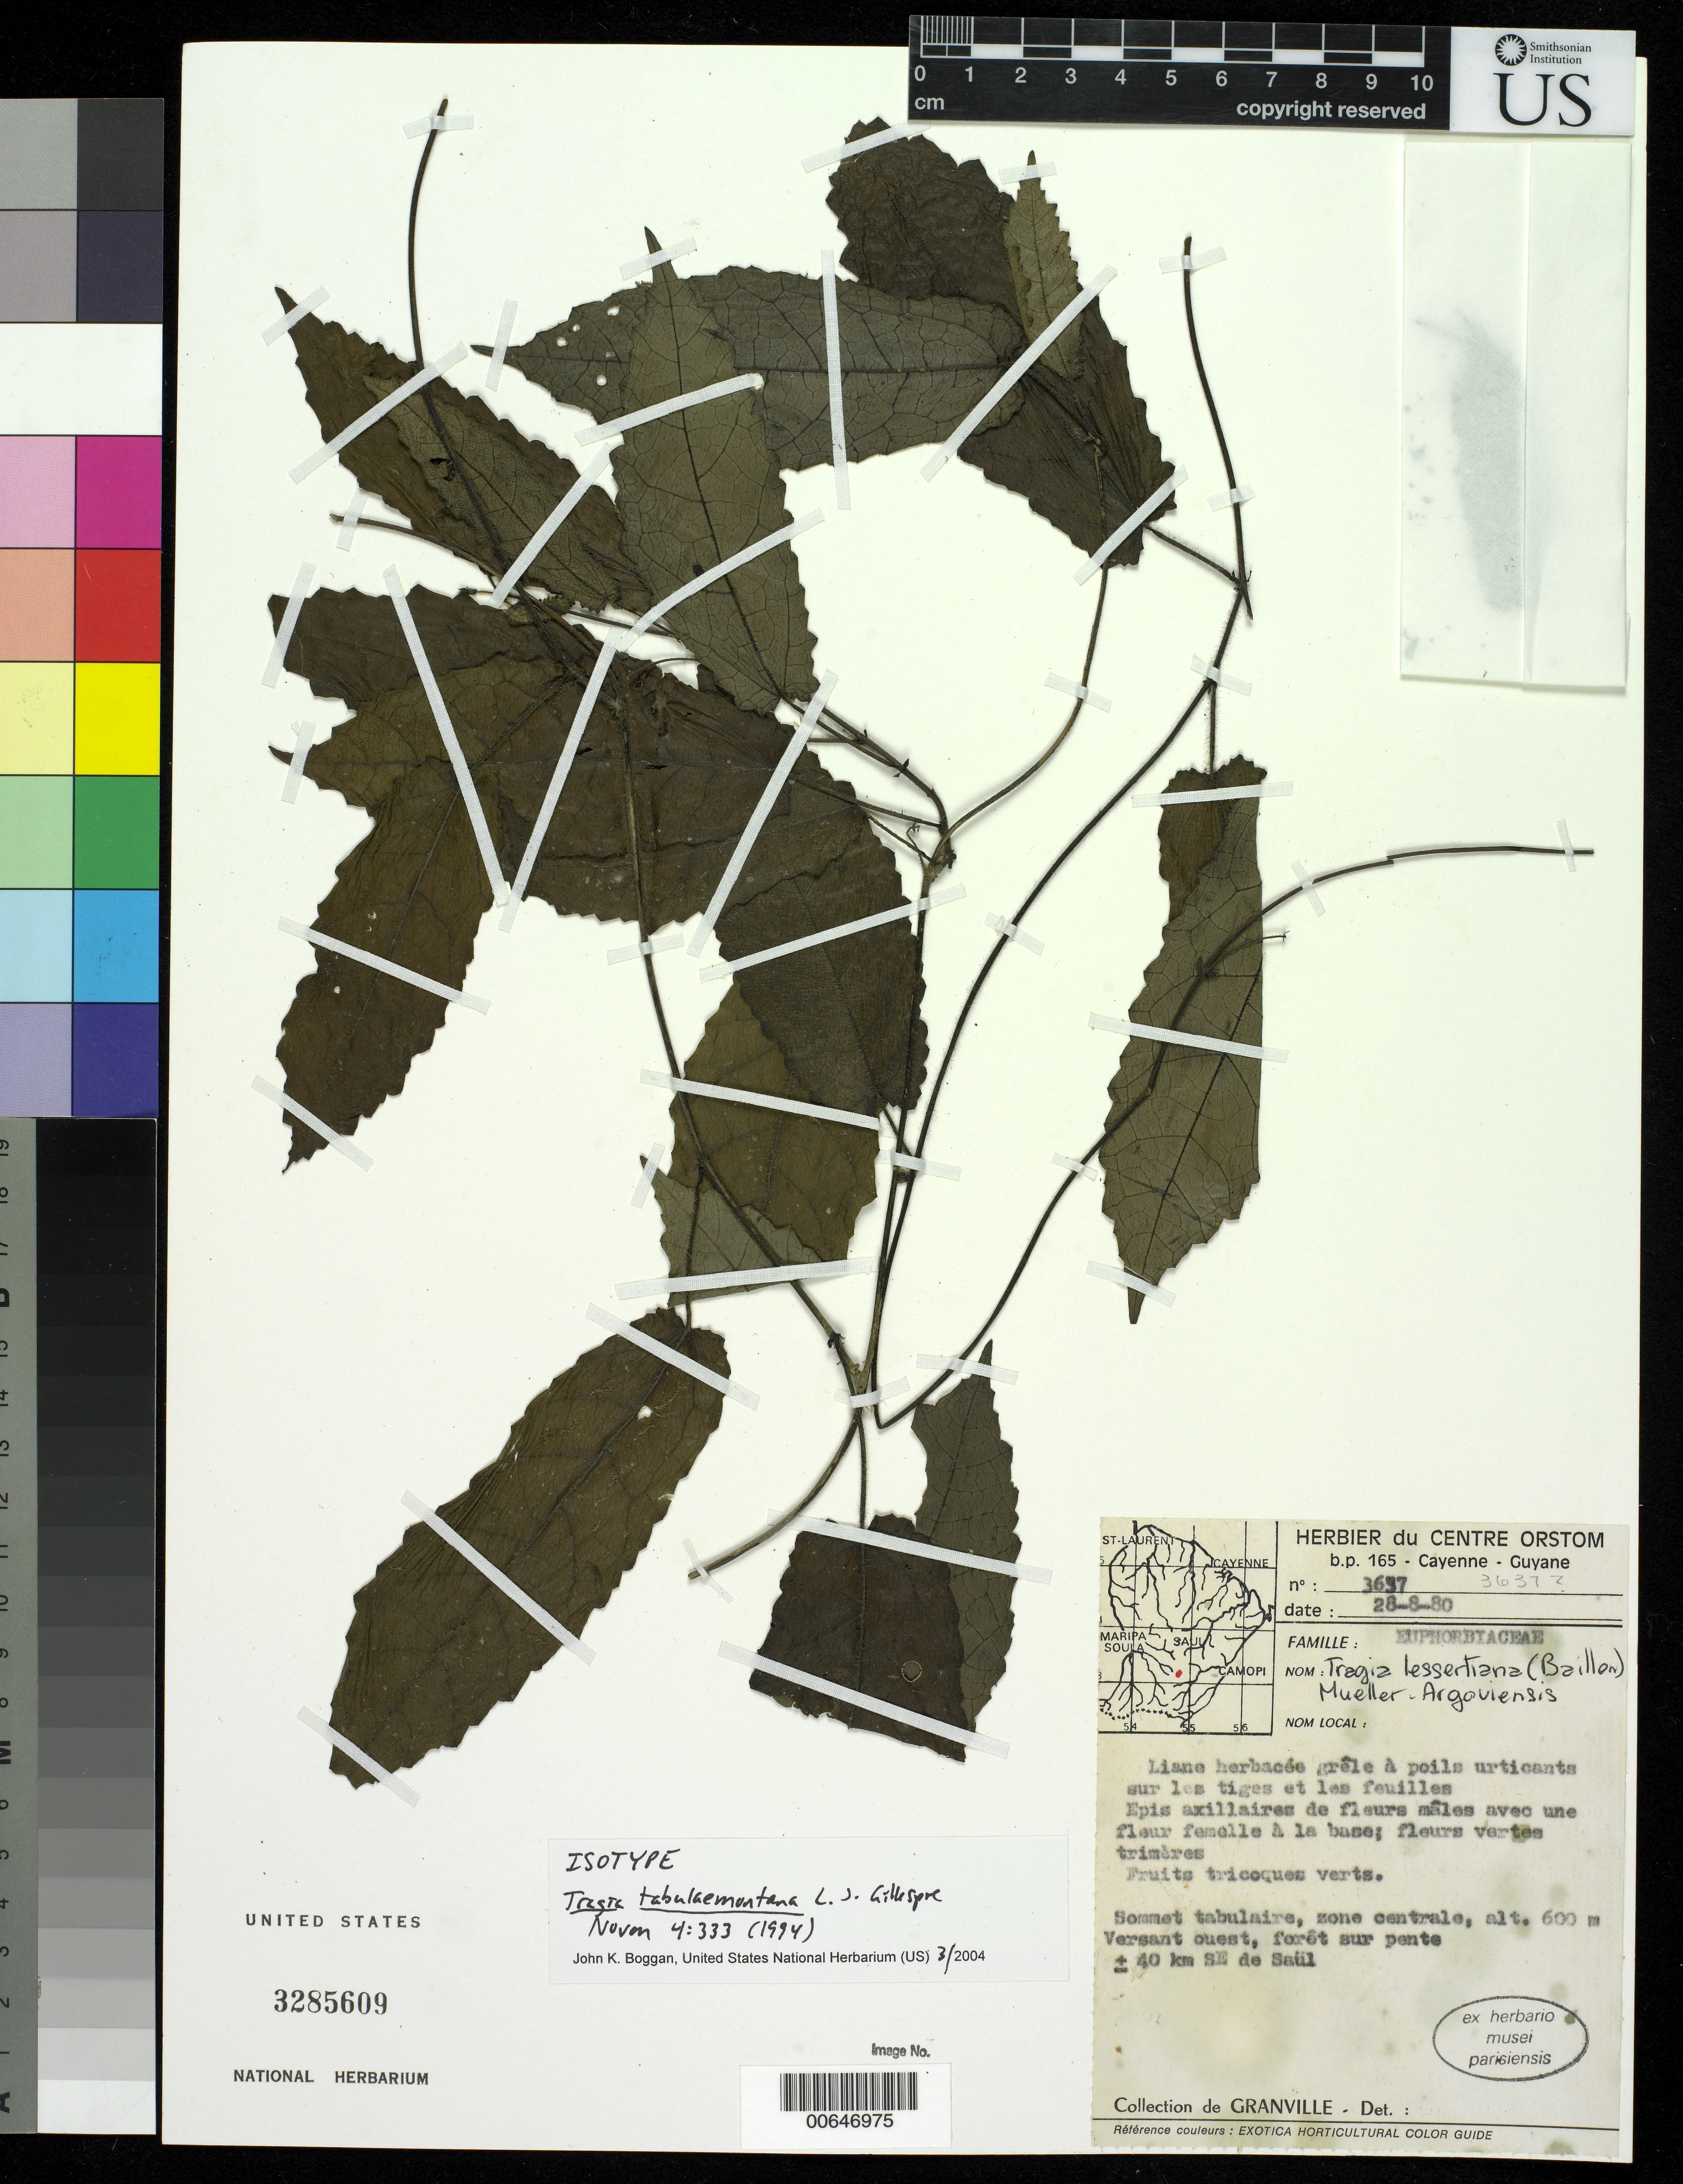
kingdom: Plantae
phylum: Tracheophyta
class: Magnoliopsida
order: Malpighiales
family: Euphorbiaceae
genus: Tragia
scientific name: Tragia tabulaemontana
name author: L.J. Gillespie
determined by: Boggan, J. K., (US), NMNH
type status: Isotype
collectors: J.-J. de Granville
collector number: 3637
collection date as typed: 28 Aug 1980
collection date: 1980-08-28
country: French Guiana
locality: Sommet tabulaire, zone centrale, alt. 600 m, versant ouest, forêt sur pente, ca. 40 km SE de Saül.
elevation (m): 600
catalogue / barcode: US 3285609